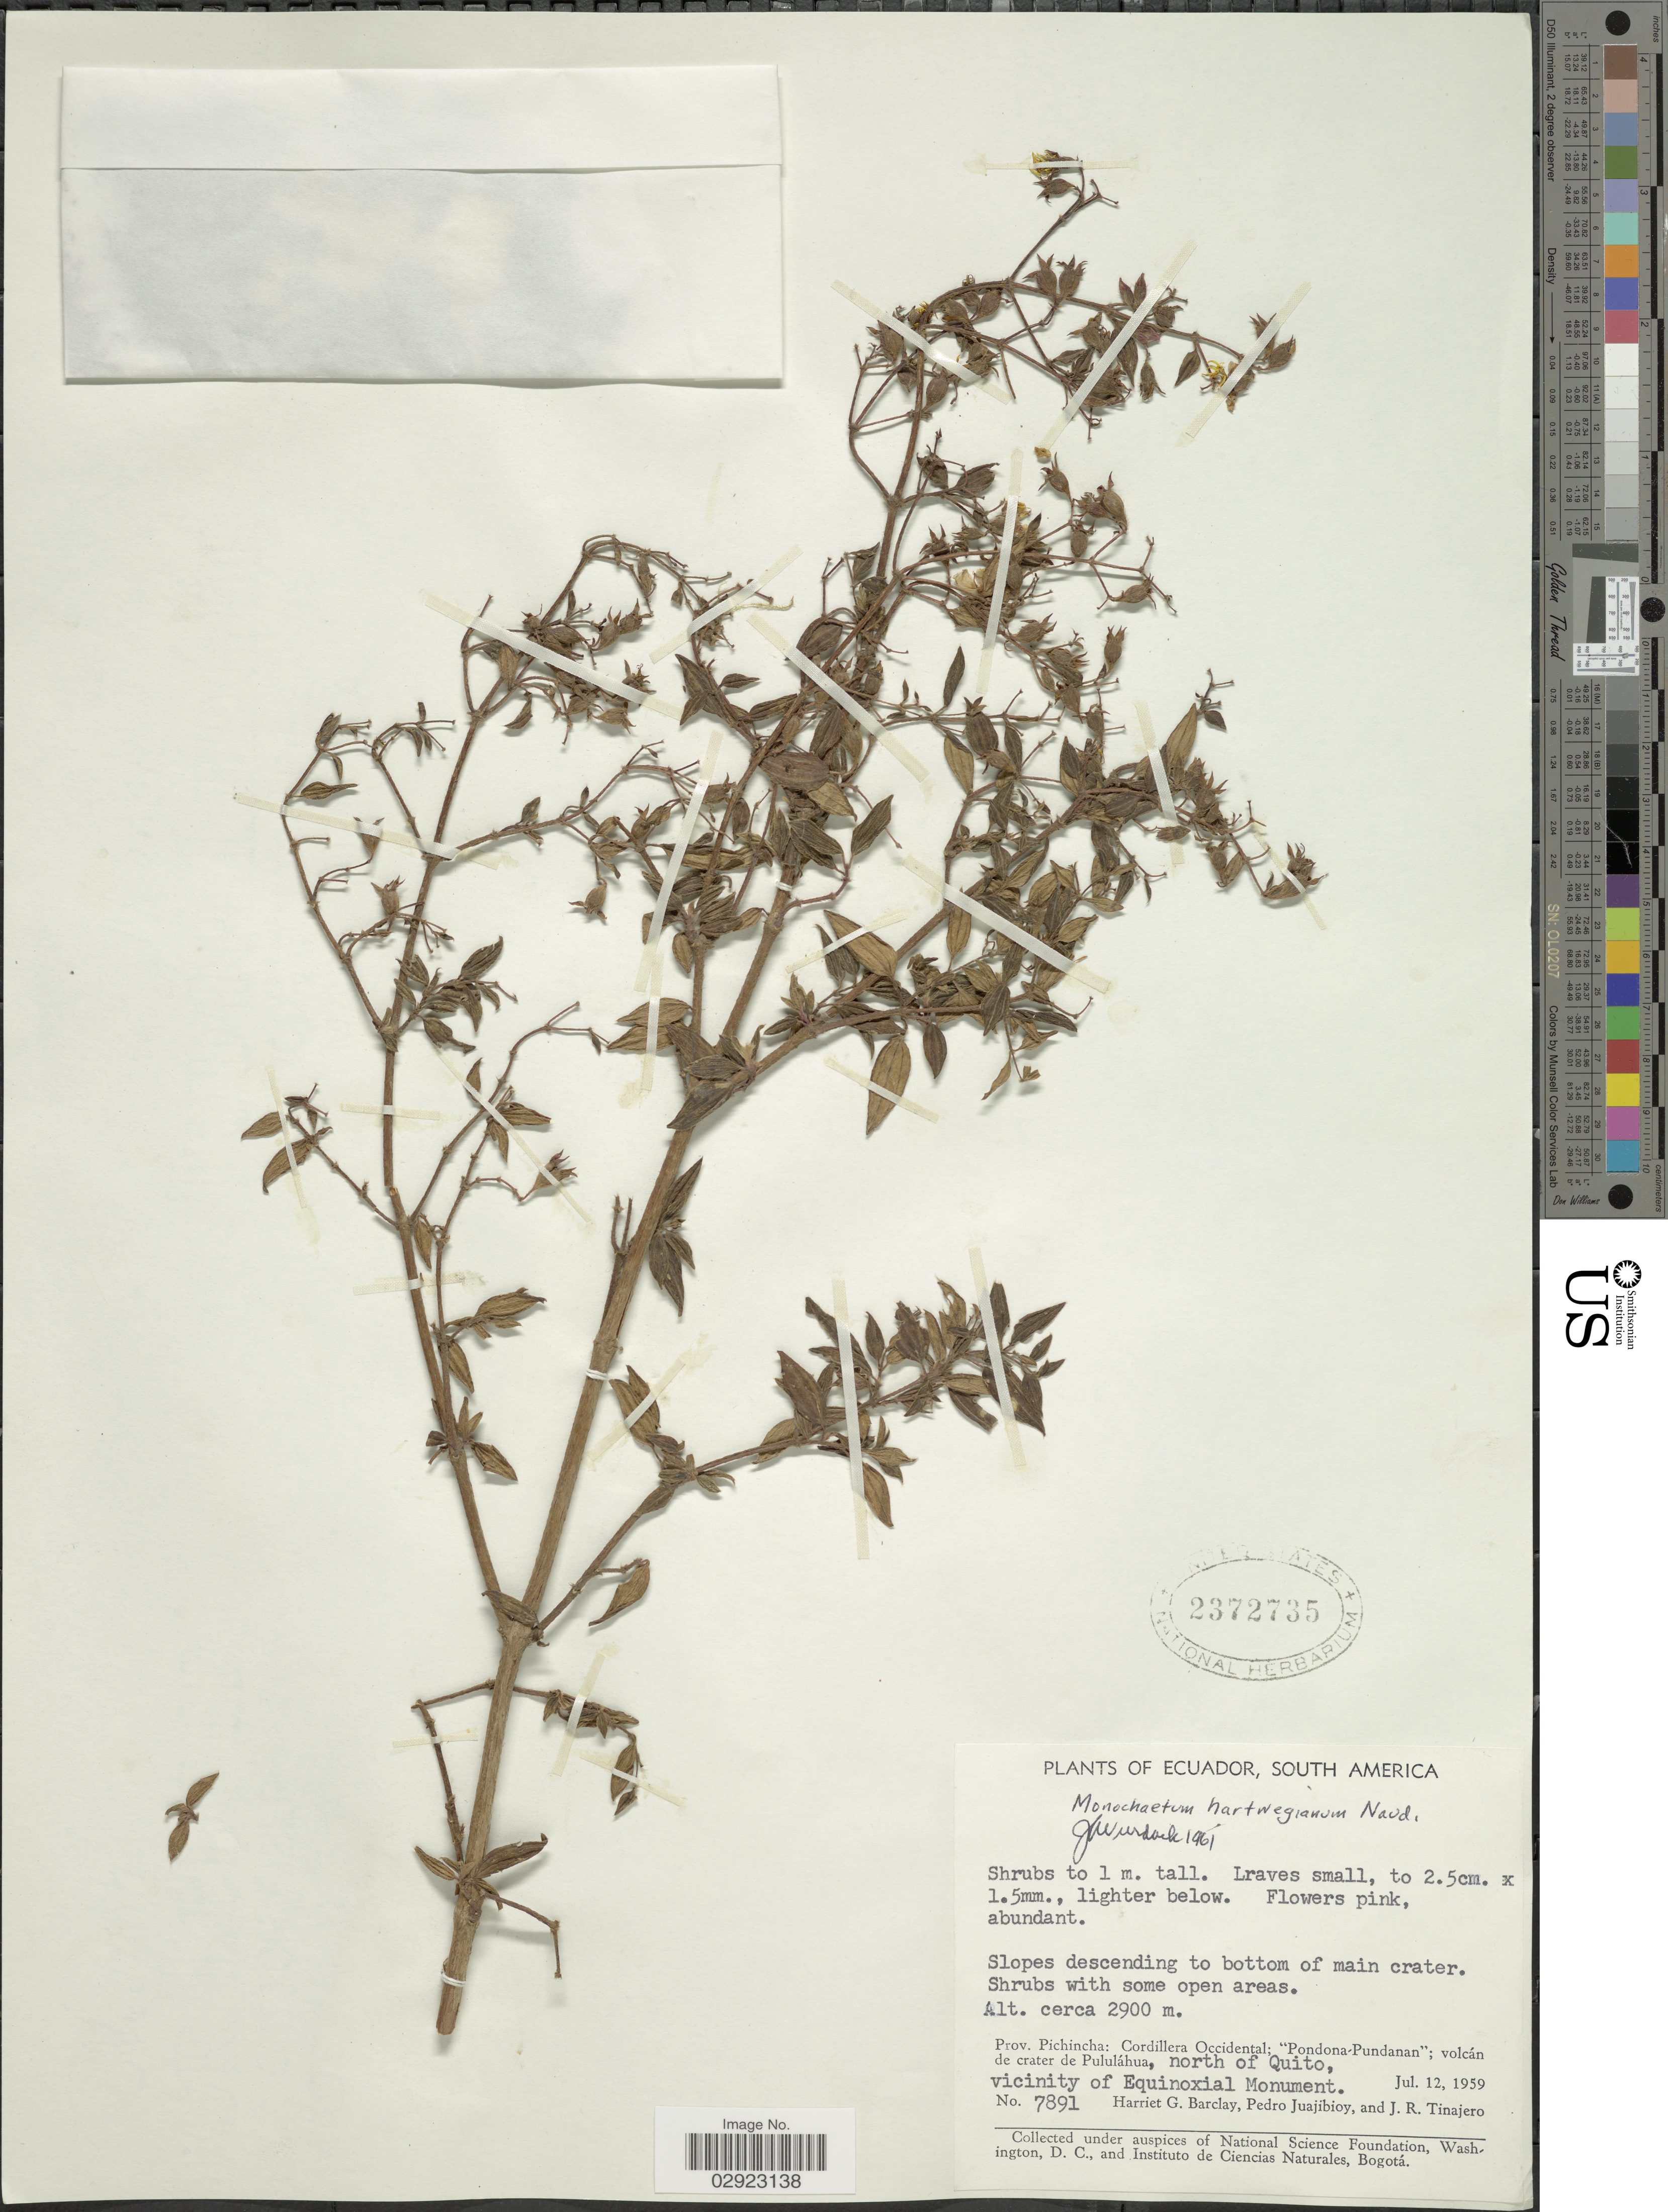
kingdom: Plantae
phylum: Tracheophyta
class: Magnoliopsida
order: Myrtales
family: Melastomataceae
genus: Monochaetum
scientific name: Monochaetum hartwegianum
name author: Naudin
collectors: H. G. Barclay, P. Juajibioy & J. Tinajero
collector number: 7891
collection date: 1959-07-12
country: Ecuador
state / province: Pichincha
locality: Cordillera Occidental; "Pondona-Pundanan"; volcán de crater de Pululáhua, north of Quito, vicinity of Equinoxial Monument.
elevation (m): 2900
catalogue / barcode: US 2372735